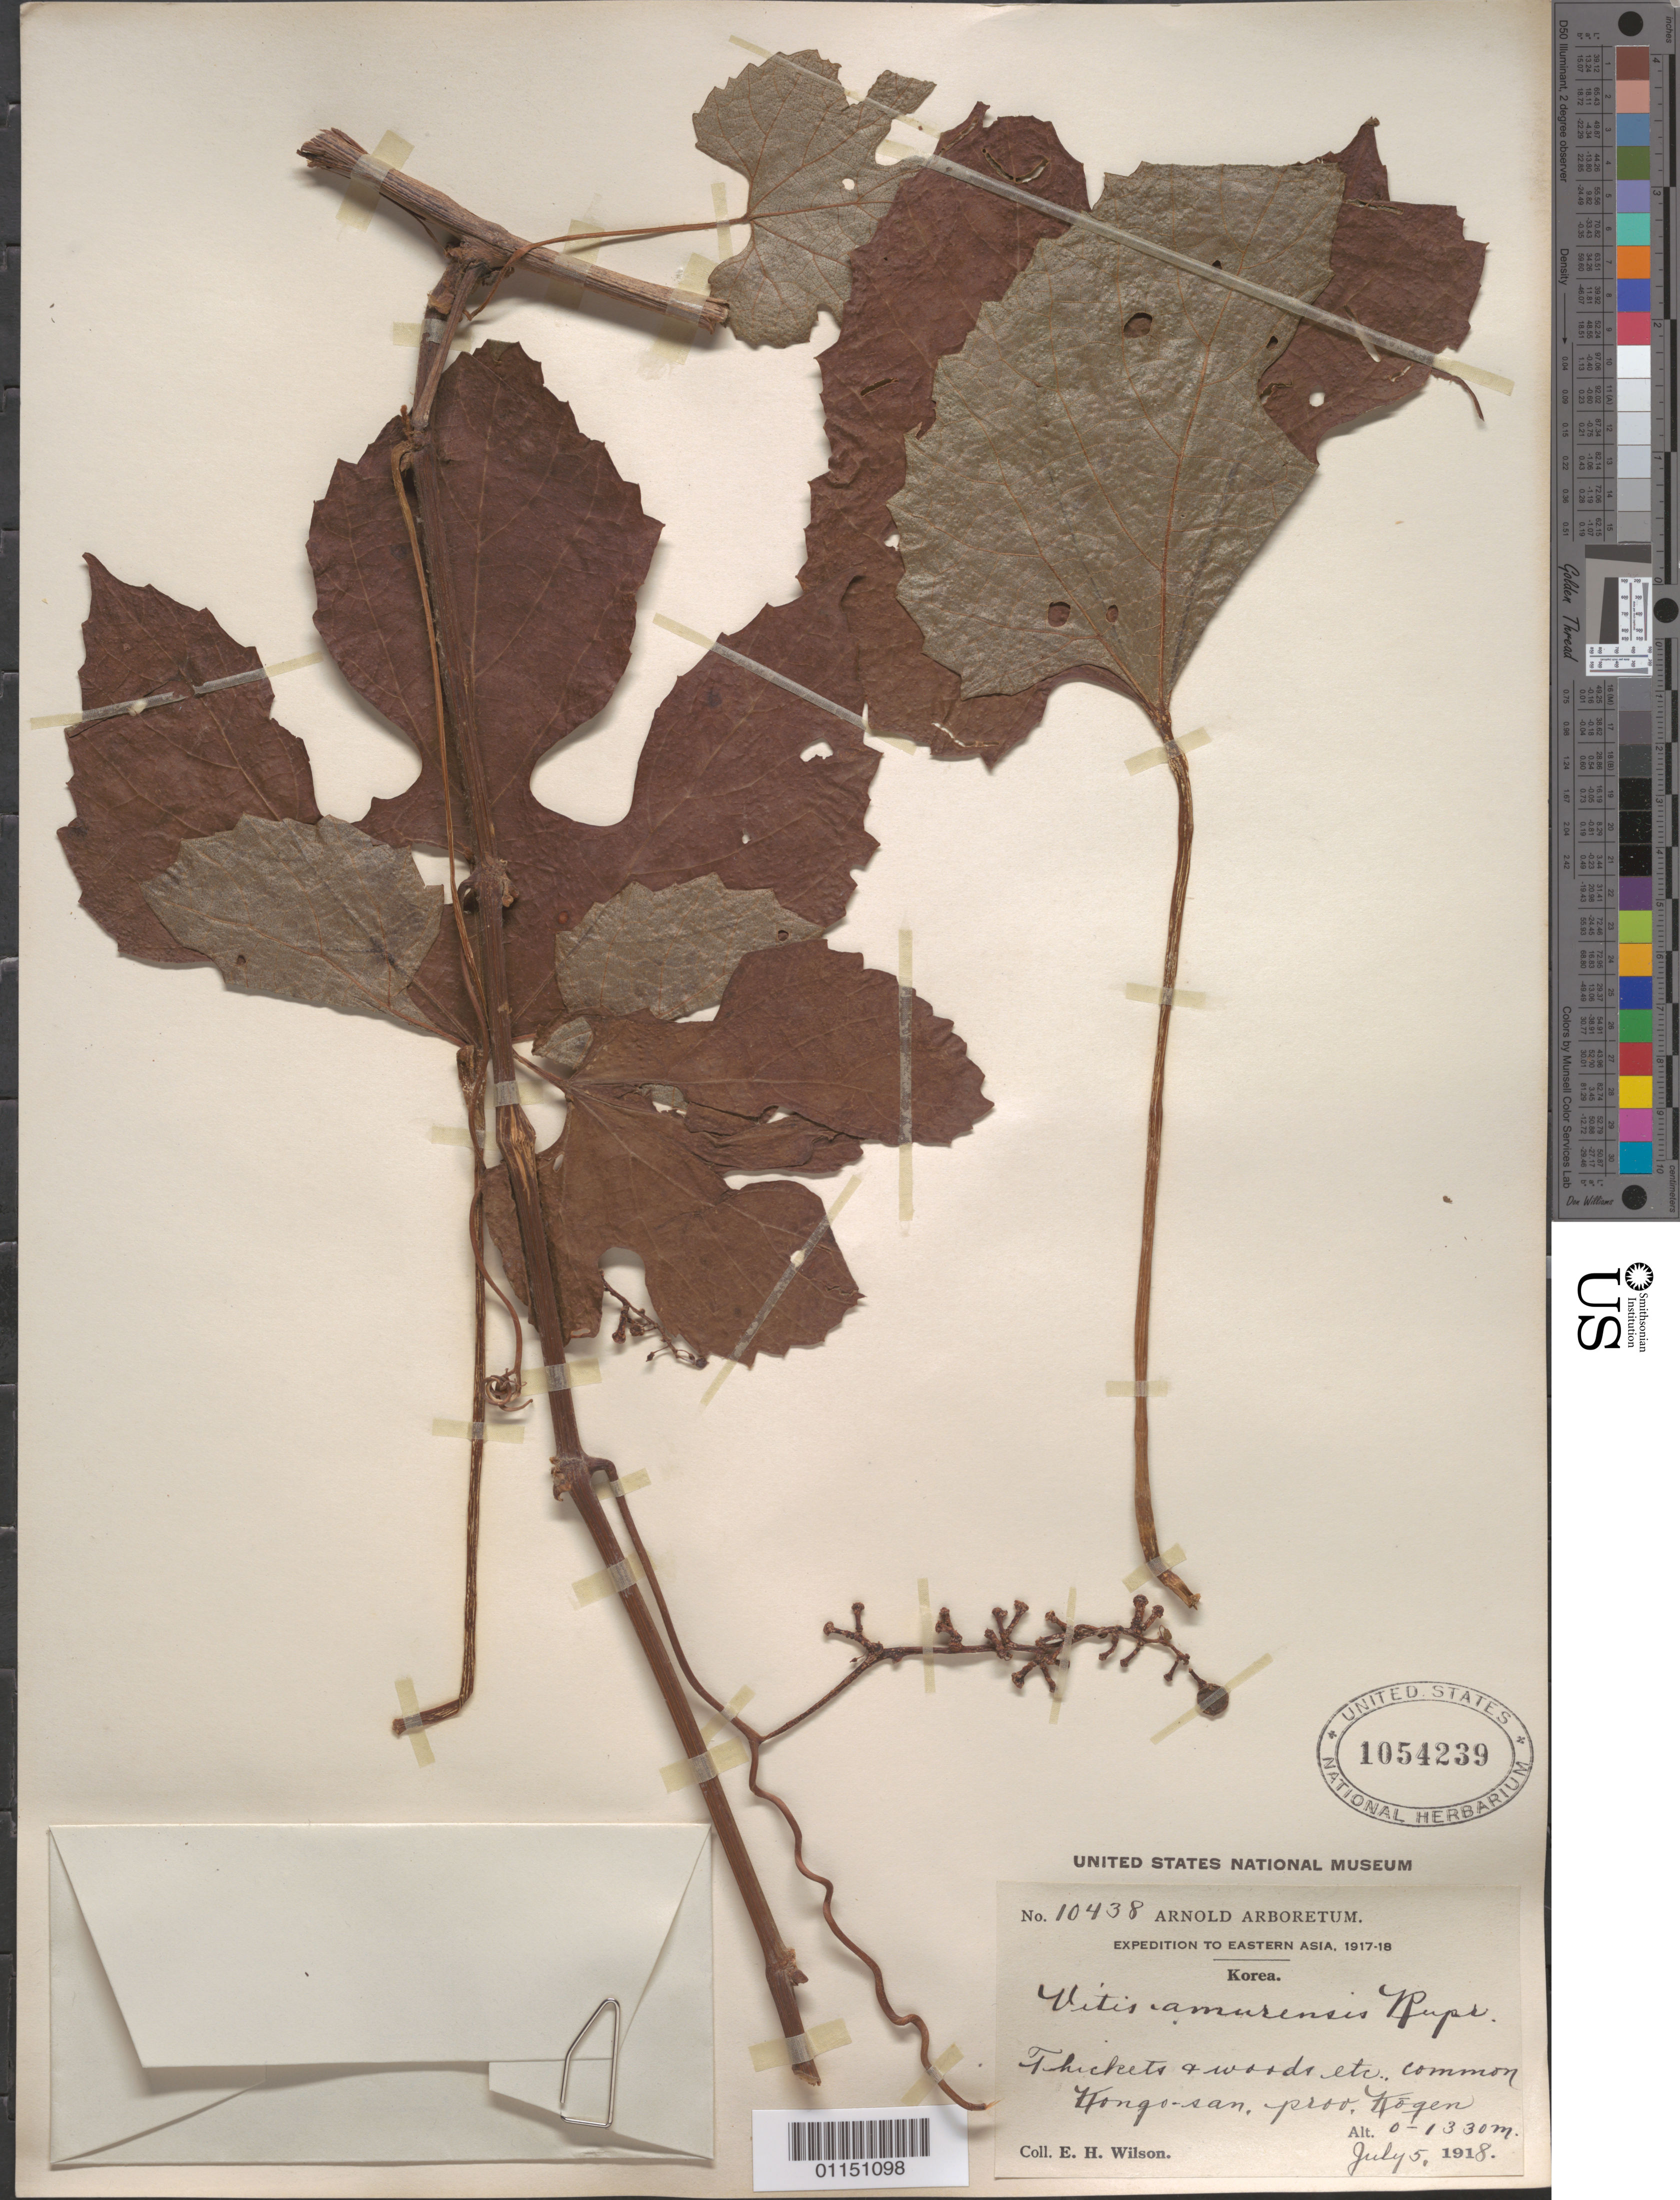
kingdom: Plantae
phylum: Tracheophyta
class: Magnoliopsida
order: Vitales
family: Vitaceae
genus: Vitis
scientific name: Vitis amurensis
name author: Rupr.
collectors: E. H. Wilson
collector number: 10438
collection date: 1918-07-05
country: North Korea / South Korea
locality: Kogen.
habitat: Thickets and woods, common.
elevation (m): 0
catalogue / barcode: US 1054239